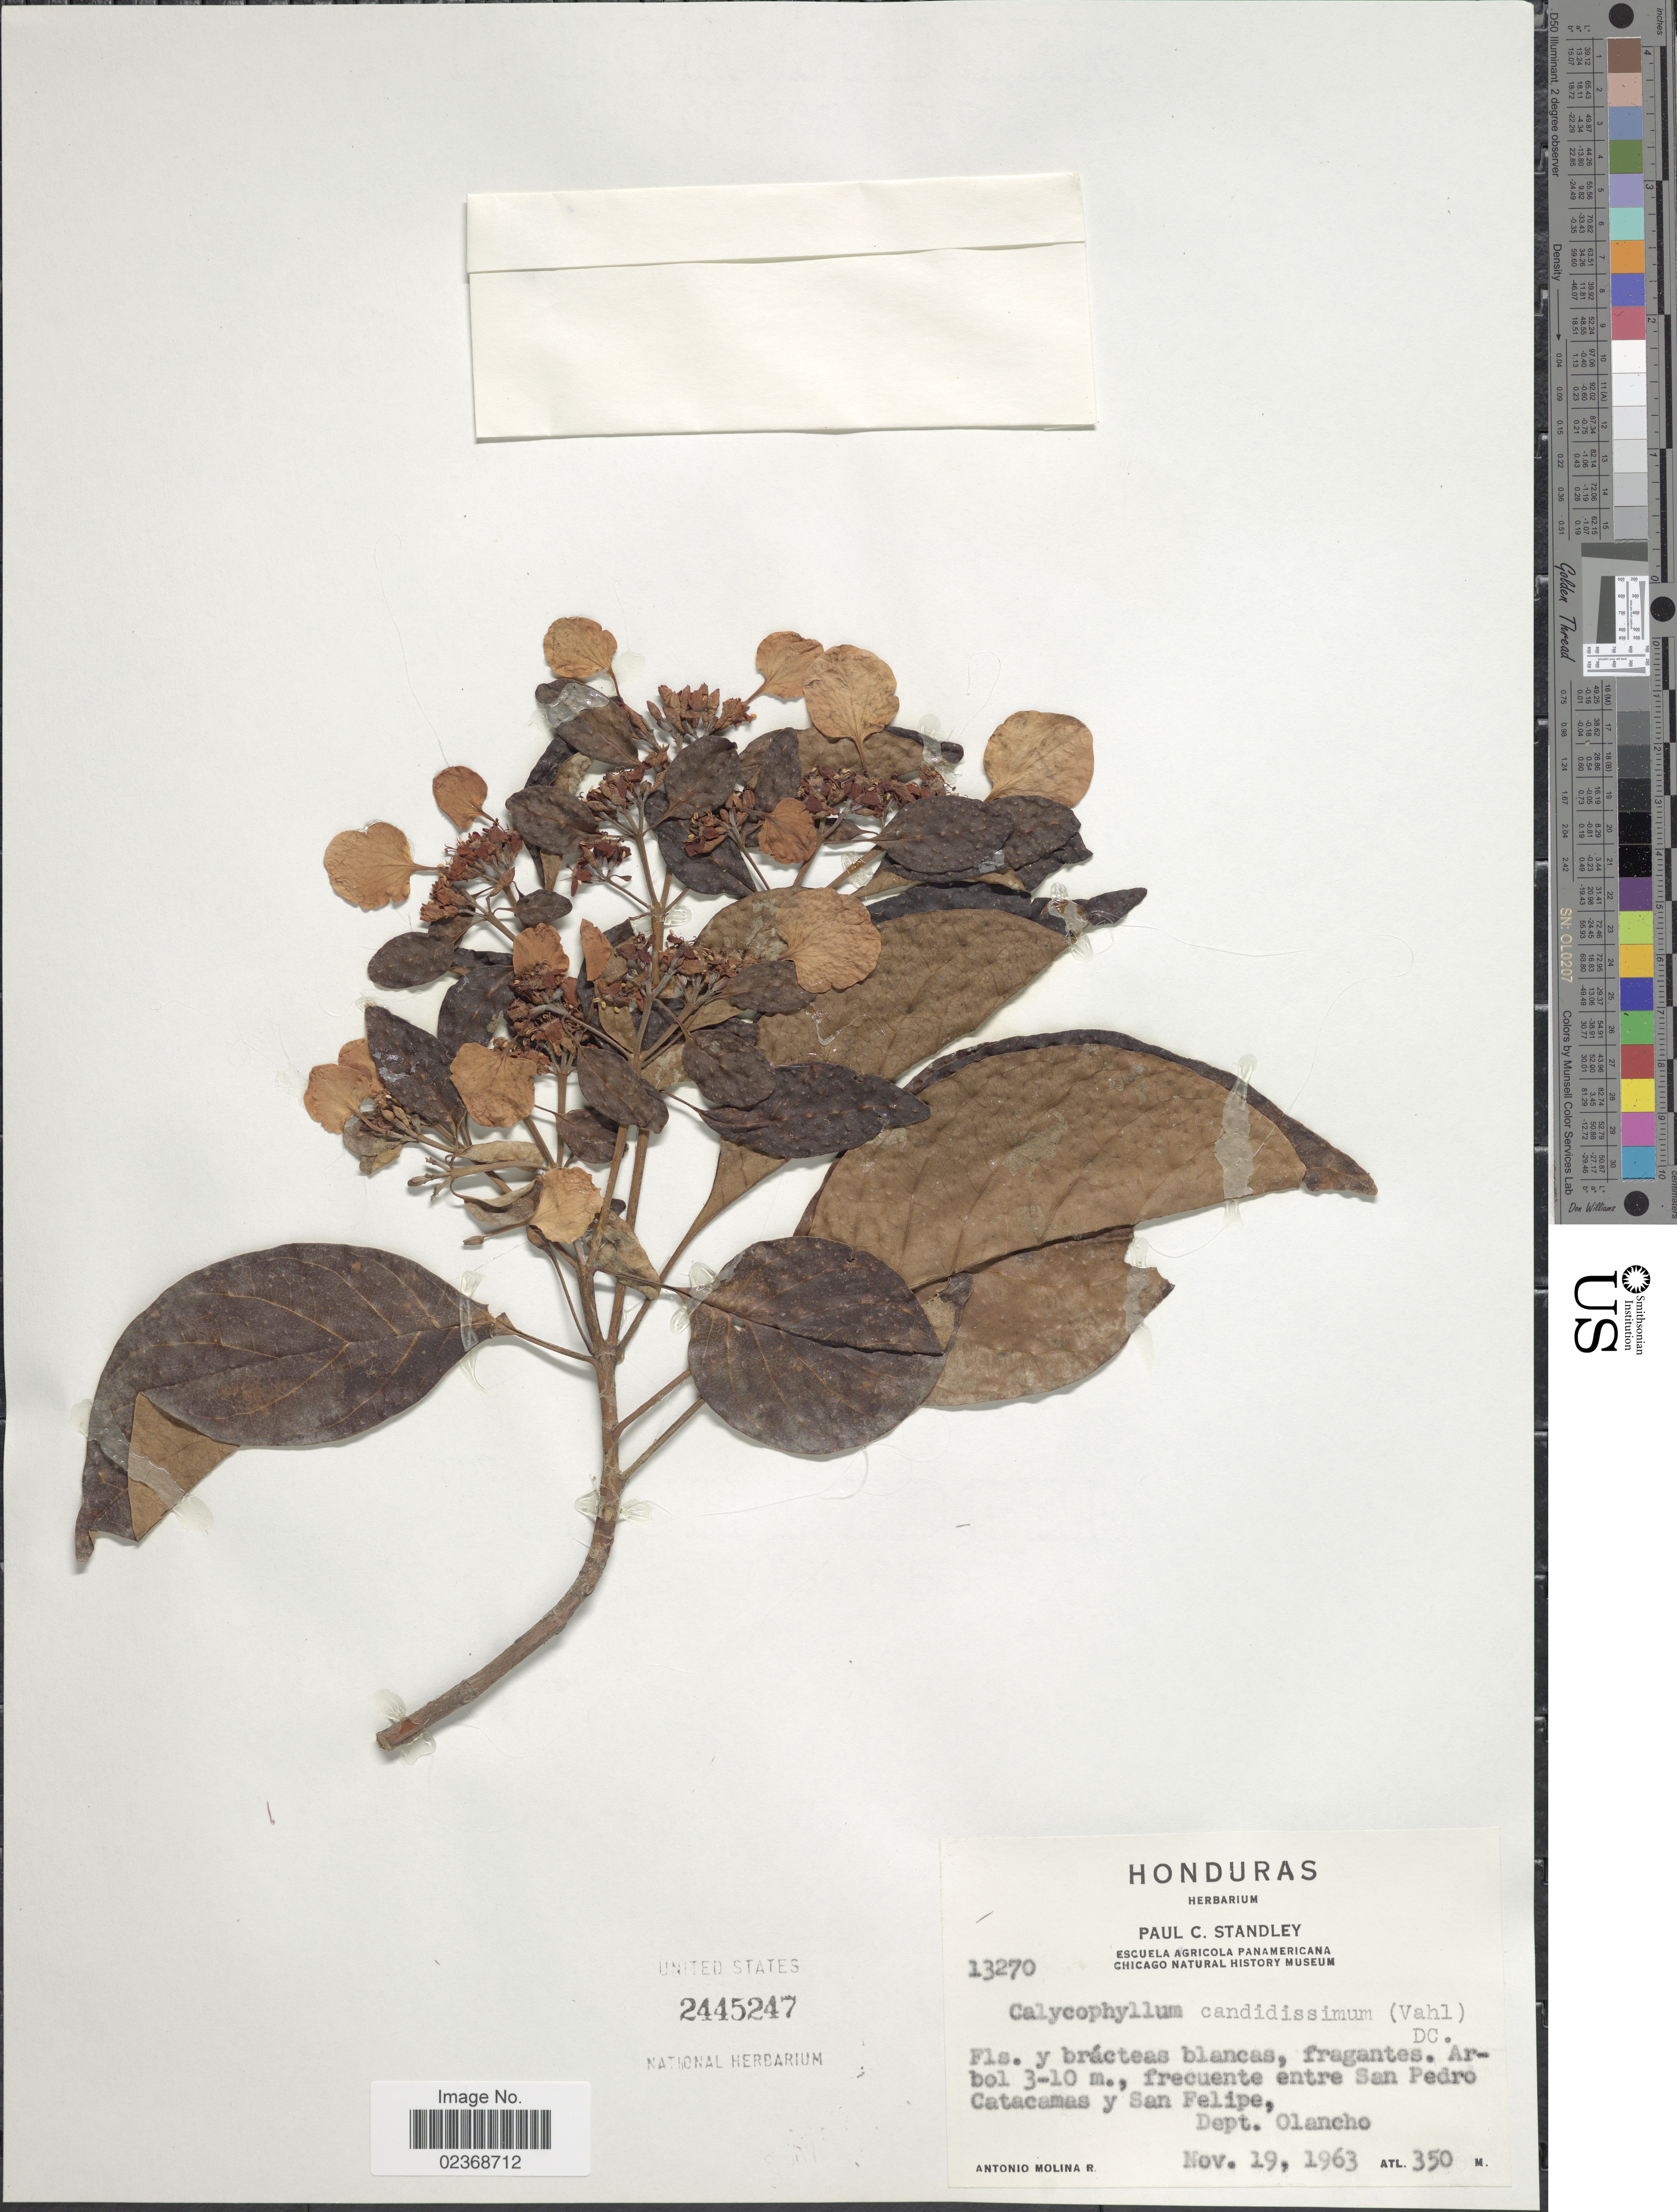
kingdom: Plantae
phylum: Tracheophyta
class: Magnoliopsida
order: Gentianales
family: Rubiaceae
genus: Calycophyllum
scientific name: Calycophyllum candidissimum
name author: (Vahl) DC.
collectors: A. Molina R.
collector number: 13270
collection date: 1963-11-19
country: Honduras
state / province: Olancho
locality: Frecuente entre San Pedro Catacamas y San Felipe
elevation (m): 350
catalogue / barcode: US 2445247